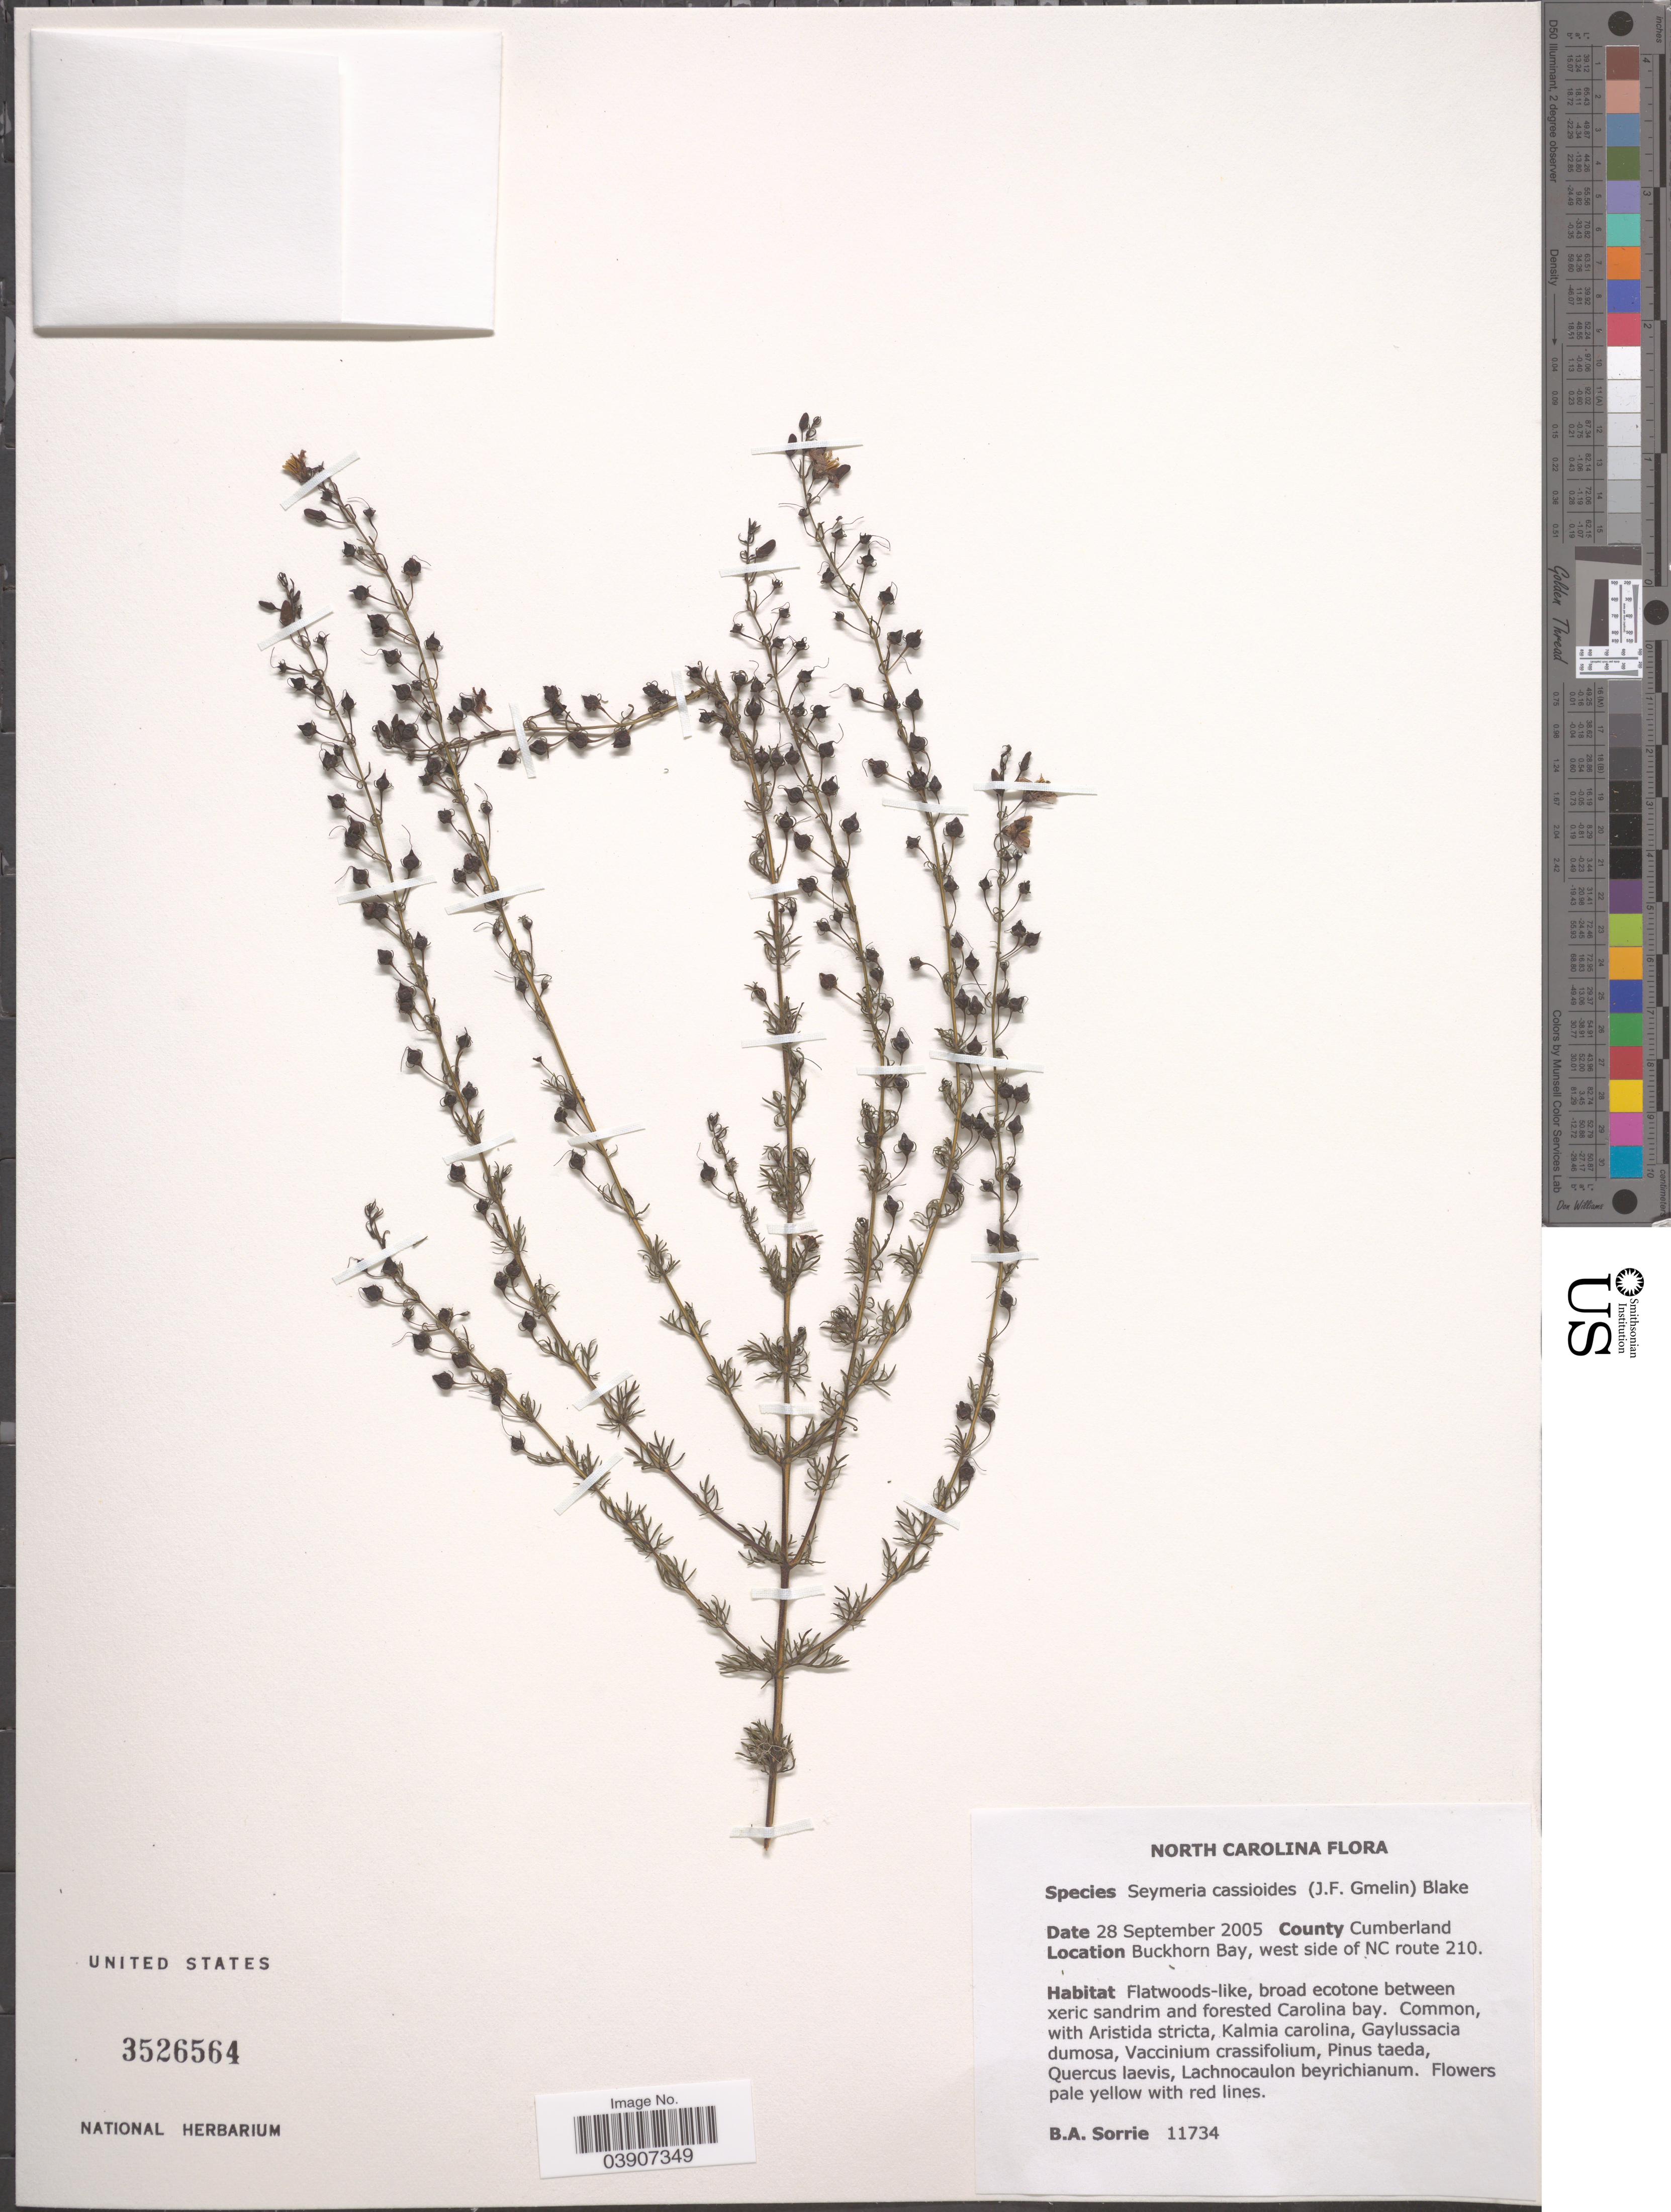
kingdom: Plantae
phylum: Tracheophyta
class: Magnoliopsida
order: Lamiales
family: Orobanchaceae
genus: Seymeria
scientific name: Seymeria cassioides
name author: (J.F. Gmel.) S.F. Blake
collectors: B. Sorrie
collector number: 11734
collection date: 2005-09-28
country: United States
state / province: North Carolina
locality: County Cumberland. Buckhorn Bay, west side of NC route 210.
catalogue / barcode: US 3526564